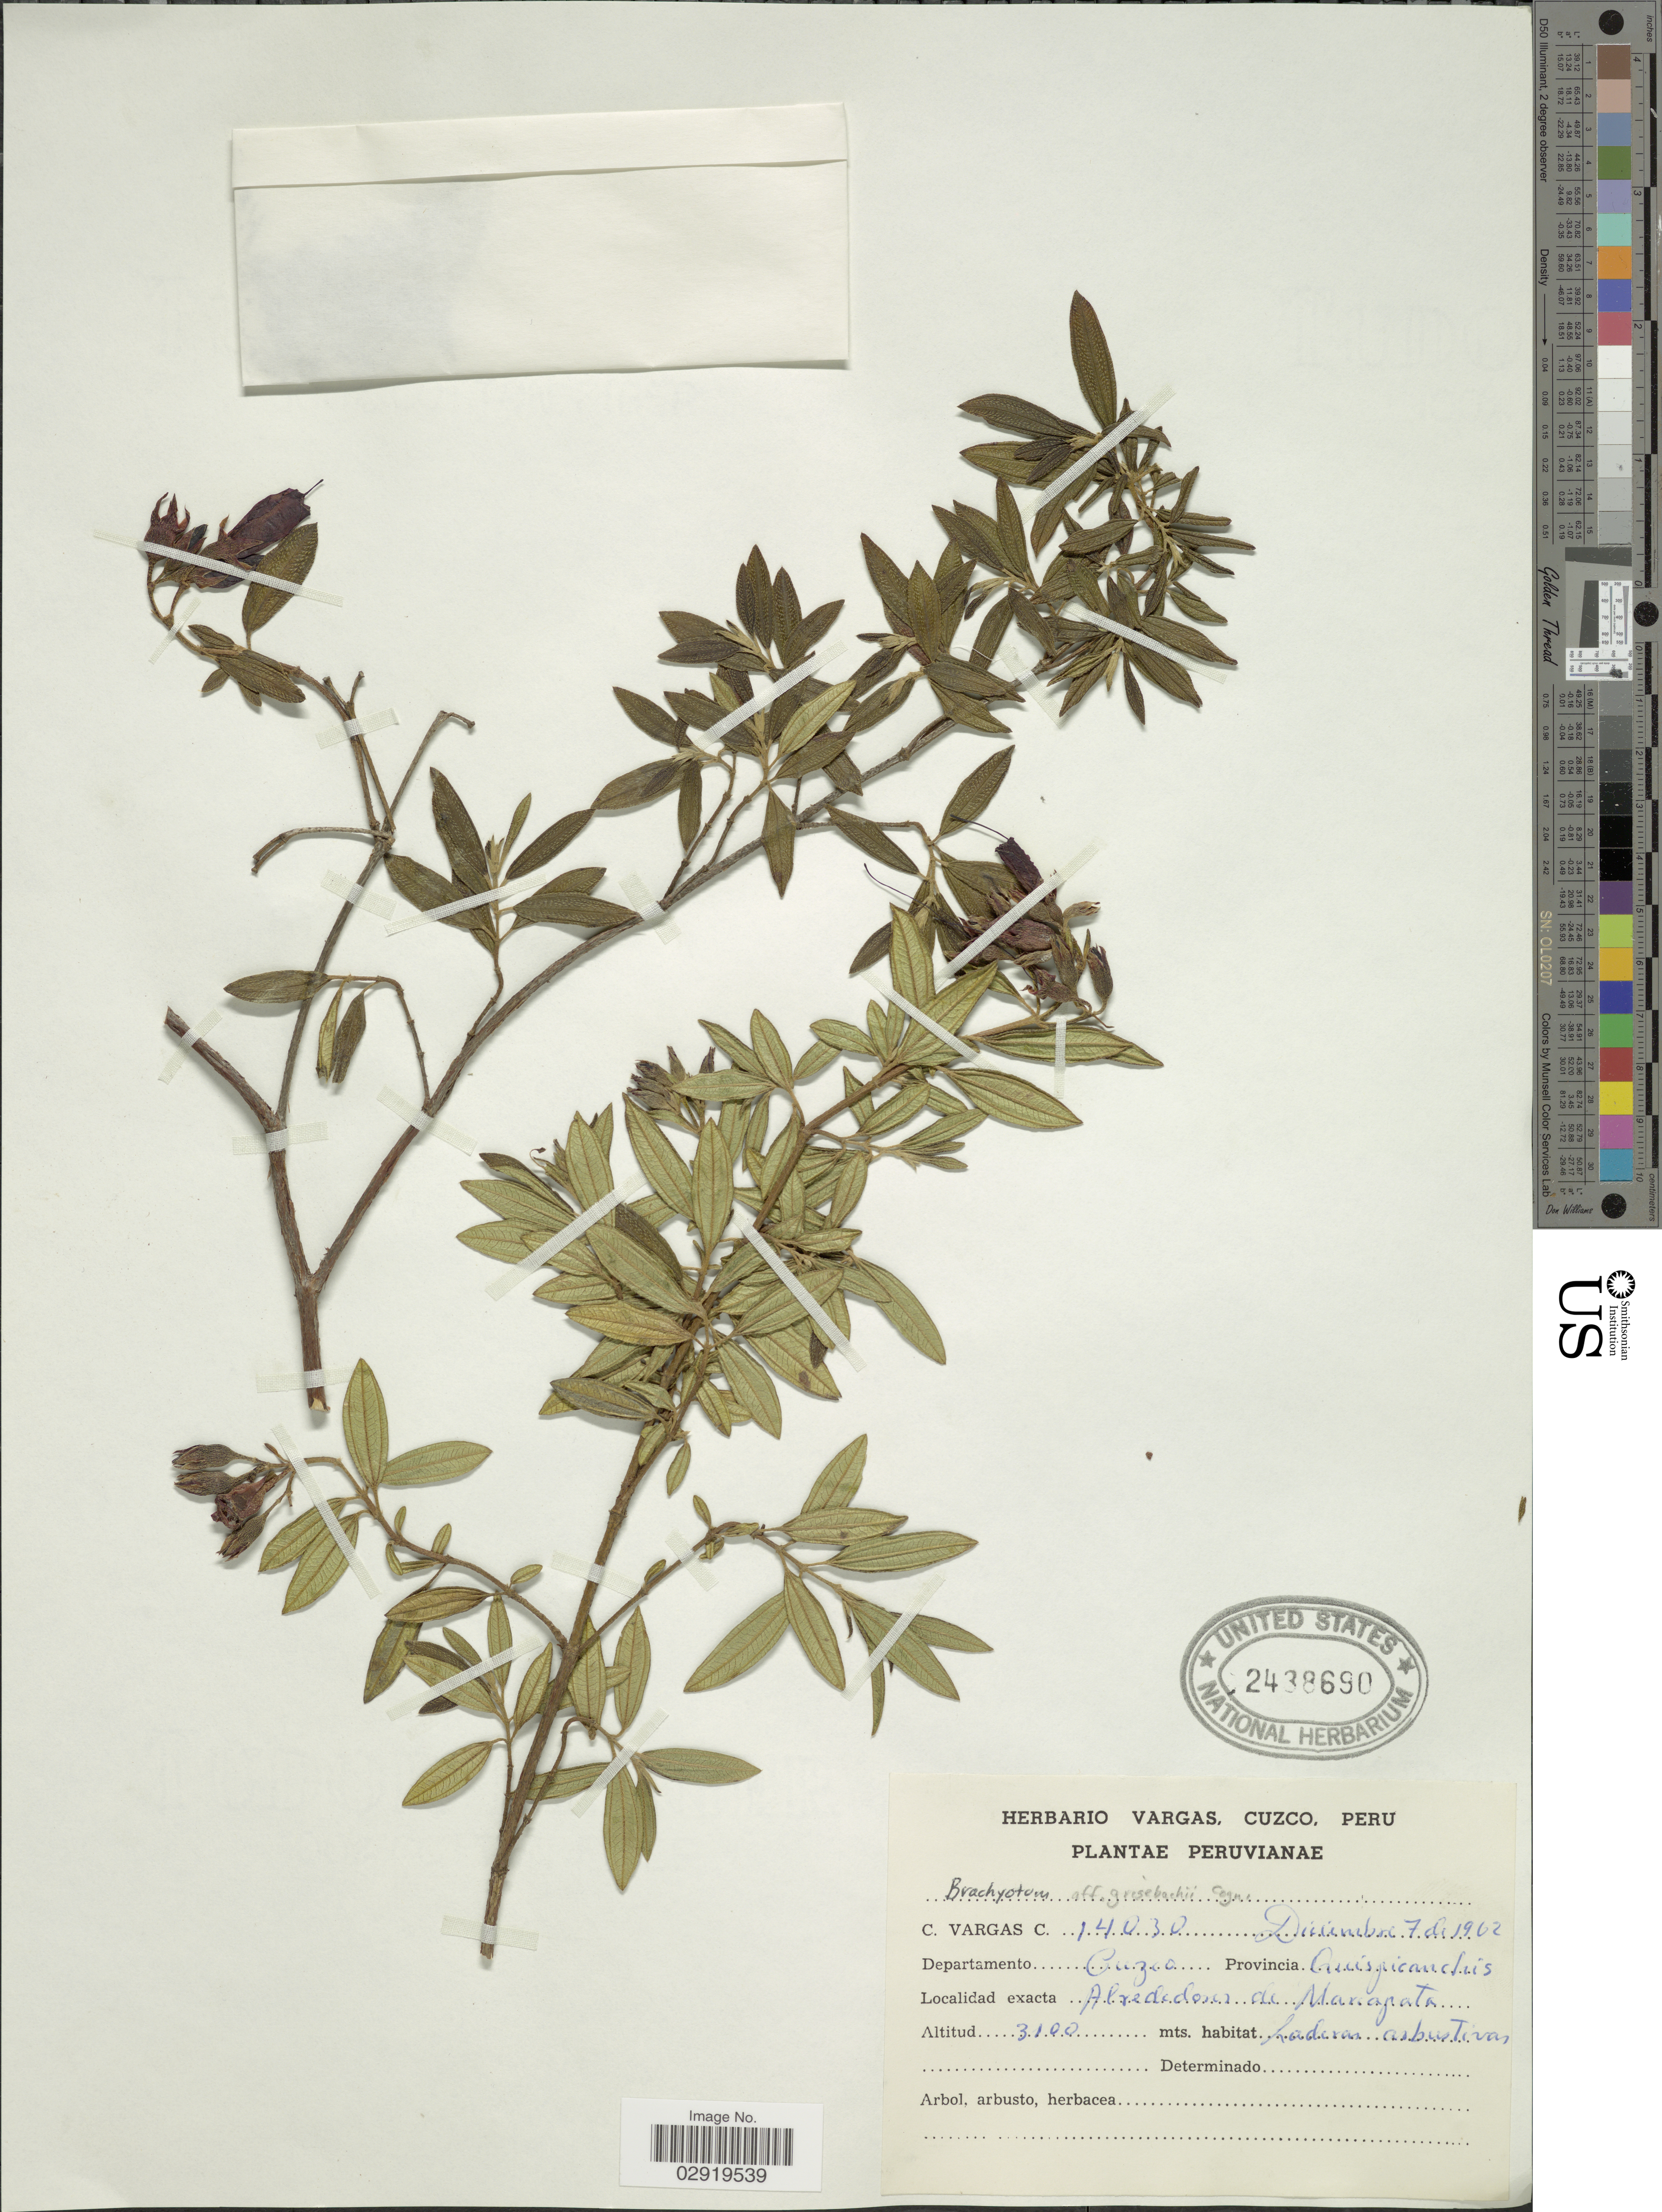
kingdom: Plantae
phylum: Tracheophyta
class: Magnoliopsida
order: Myrtales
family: Melastomataceae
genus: Brachyotum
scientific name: Brachyotum sp.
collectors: C. Vargas Calderón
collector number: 14030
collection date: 1962-12-07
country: Peru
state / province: Cusco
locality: Departamanto Cuzco. Provincia Quispicanchis. Alrededores de Marapata.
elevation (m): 3100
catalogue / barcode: US 2438690